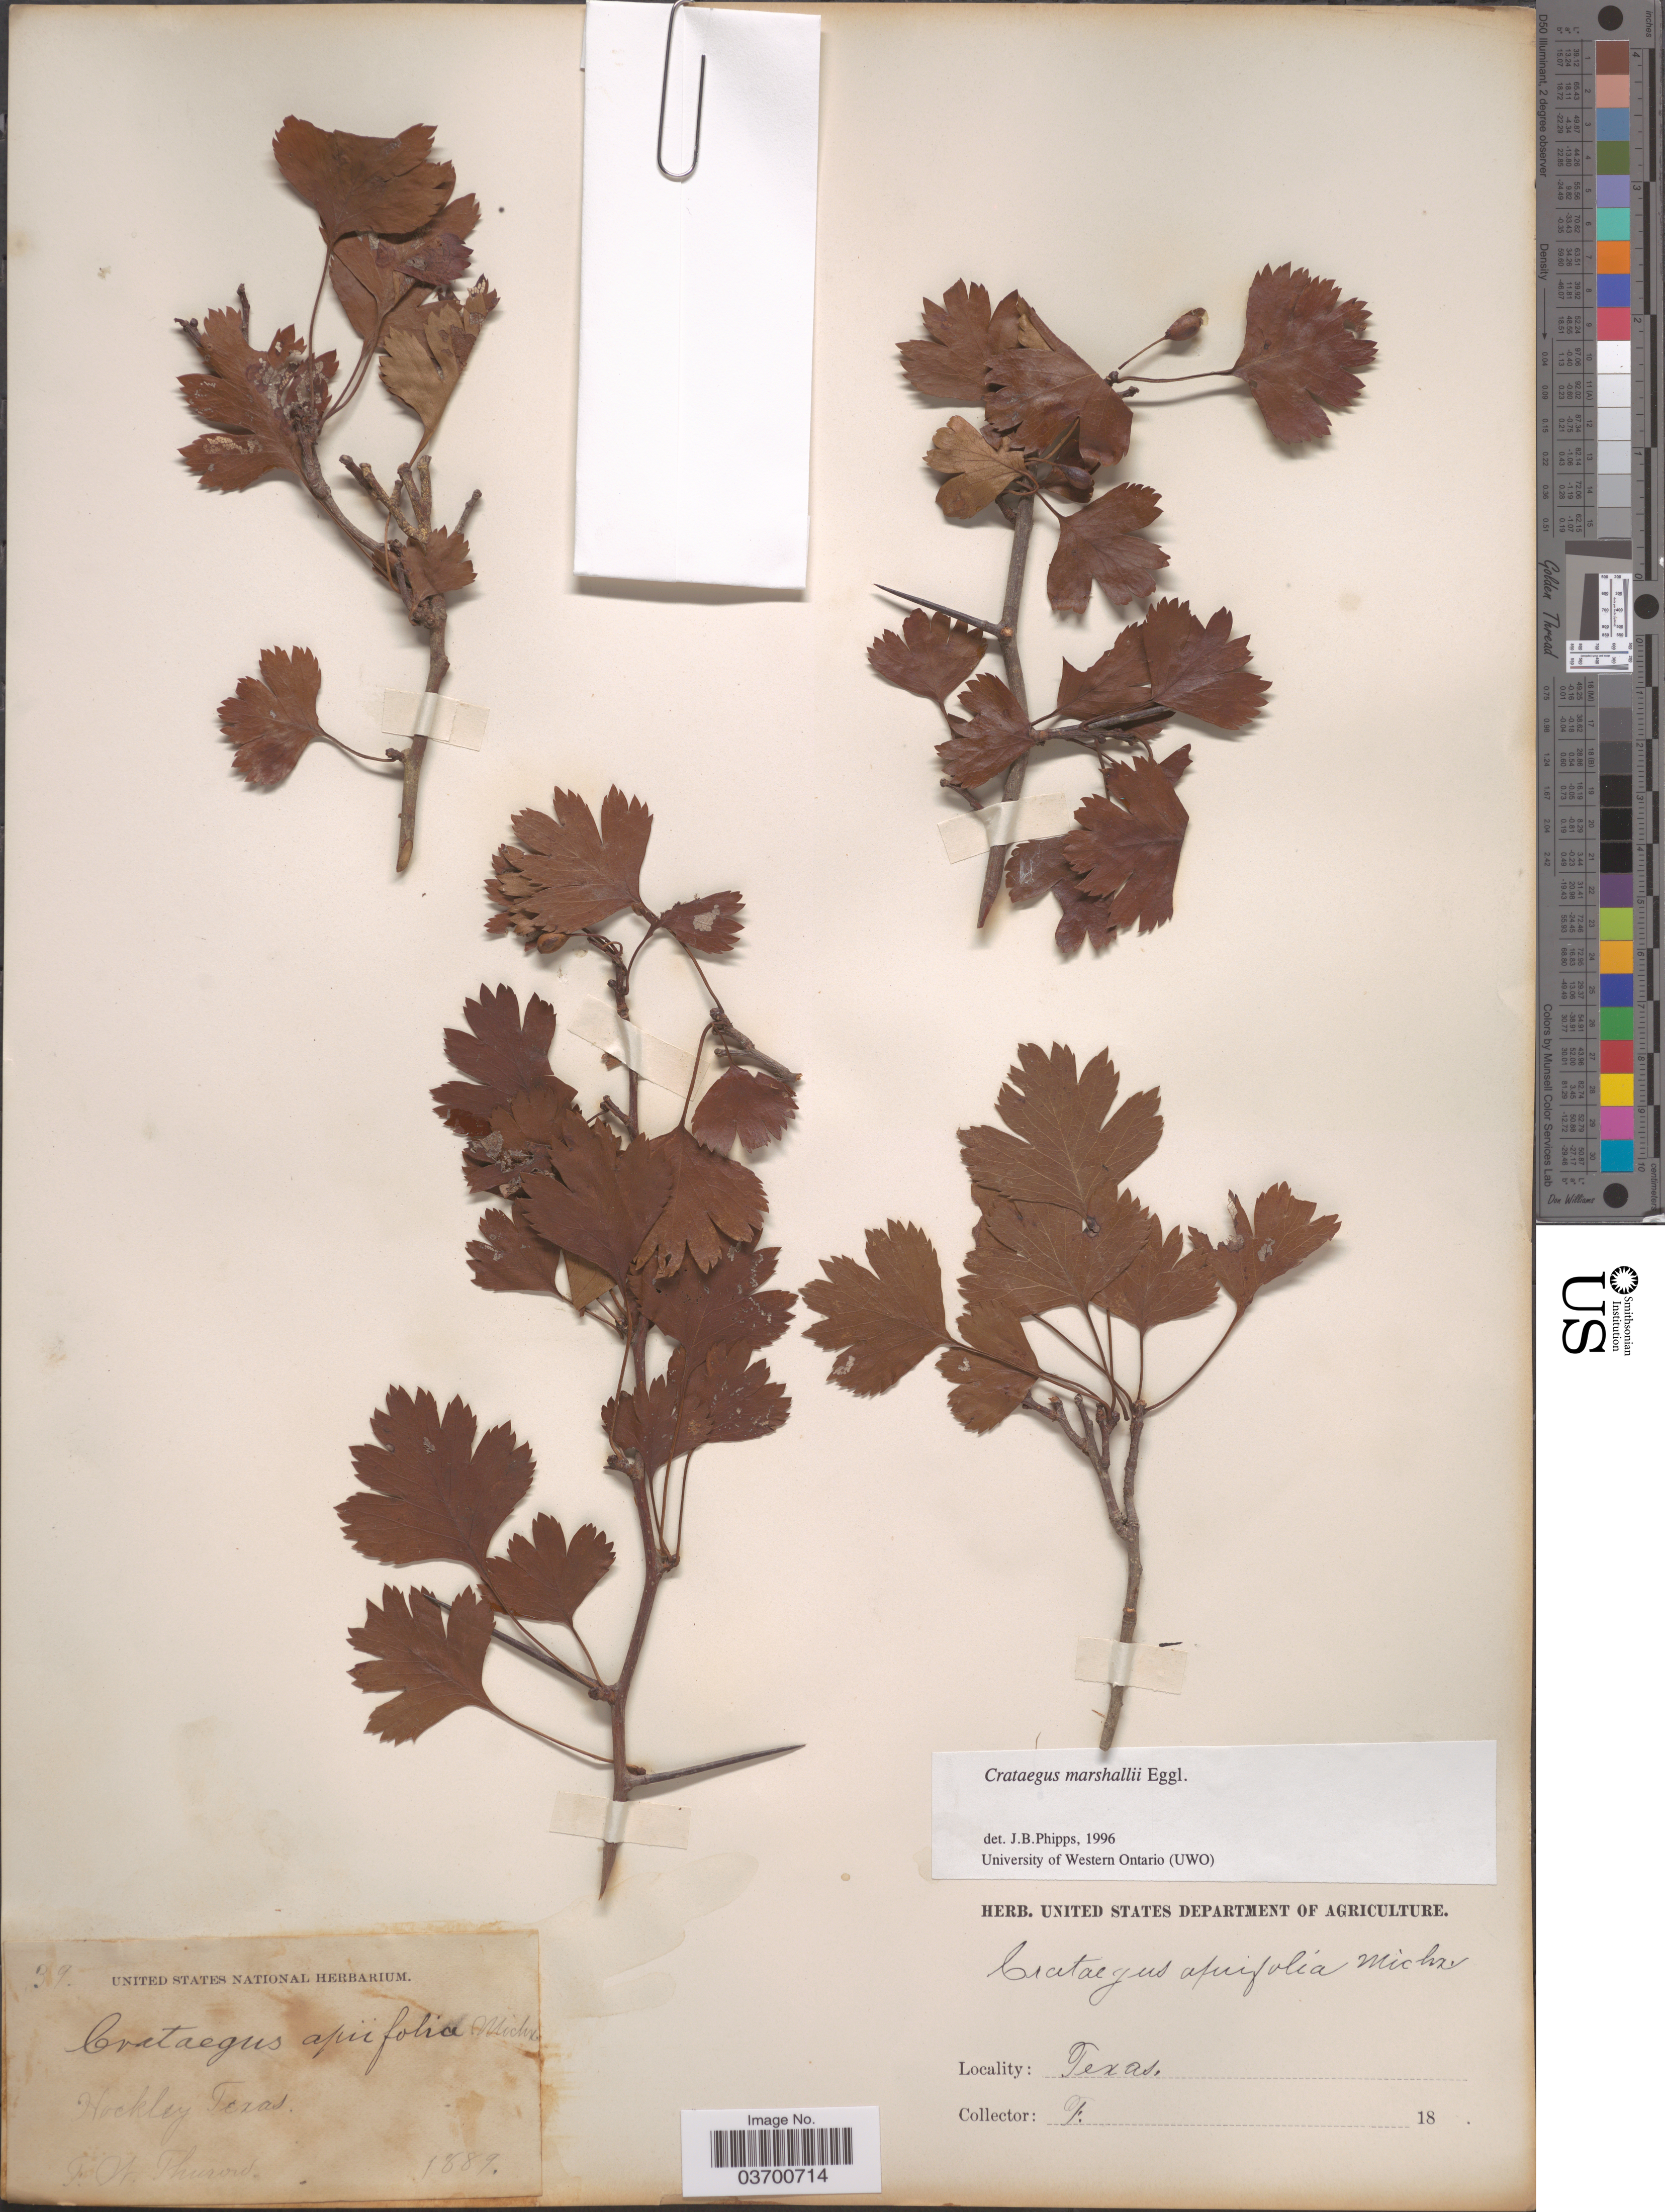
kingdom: Plantae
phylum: Tracheophyta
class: Magnoliopsida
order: Rosales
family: Rosaceae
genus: Crataegus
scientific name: Crataegus marshallii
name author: Eggl.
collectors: F. W. Thurow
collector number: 39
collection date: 1889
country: United States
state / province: Texas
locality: Hockley.